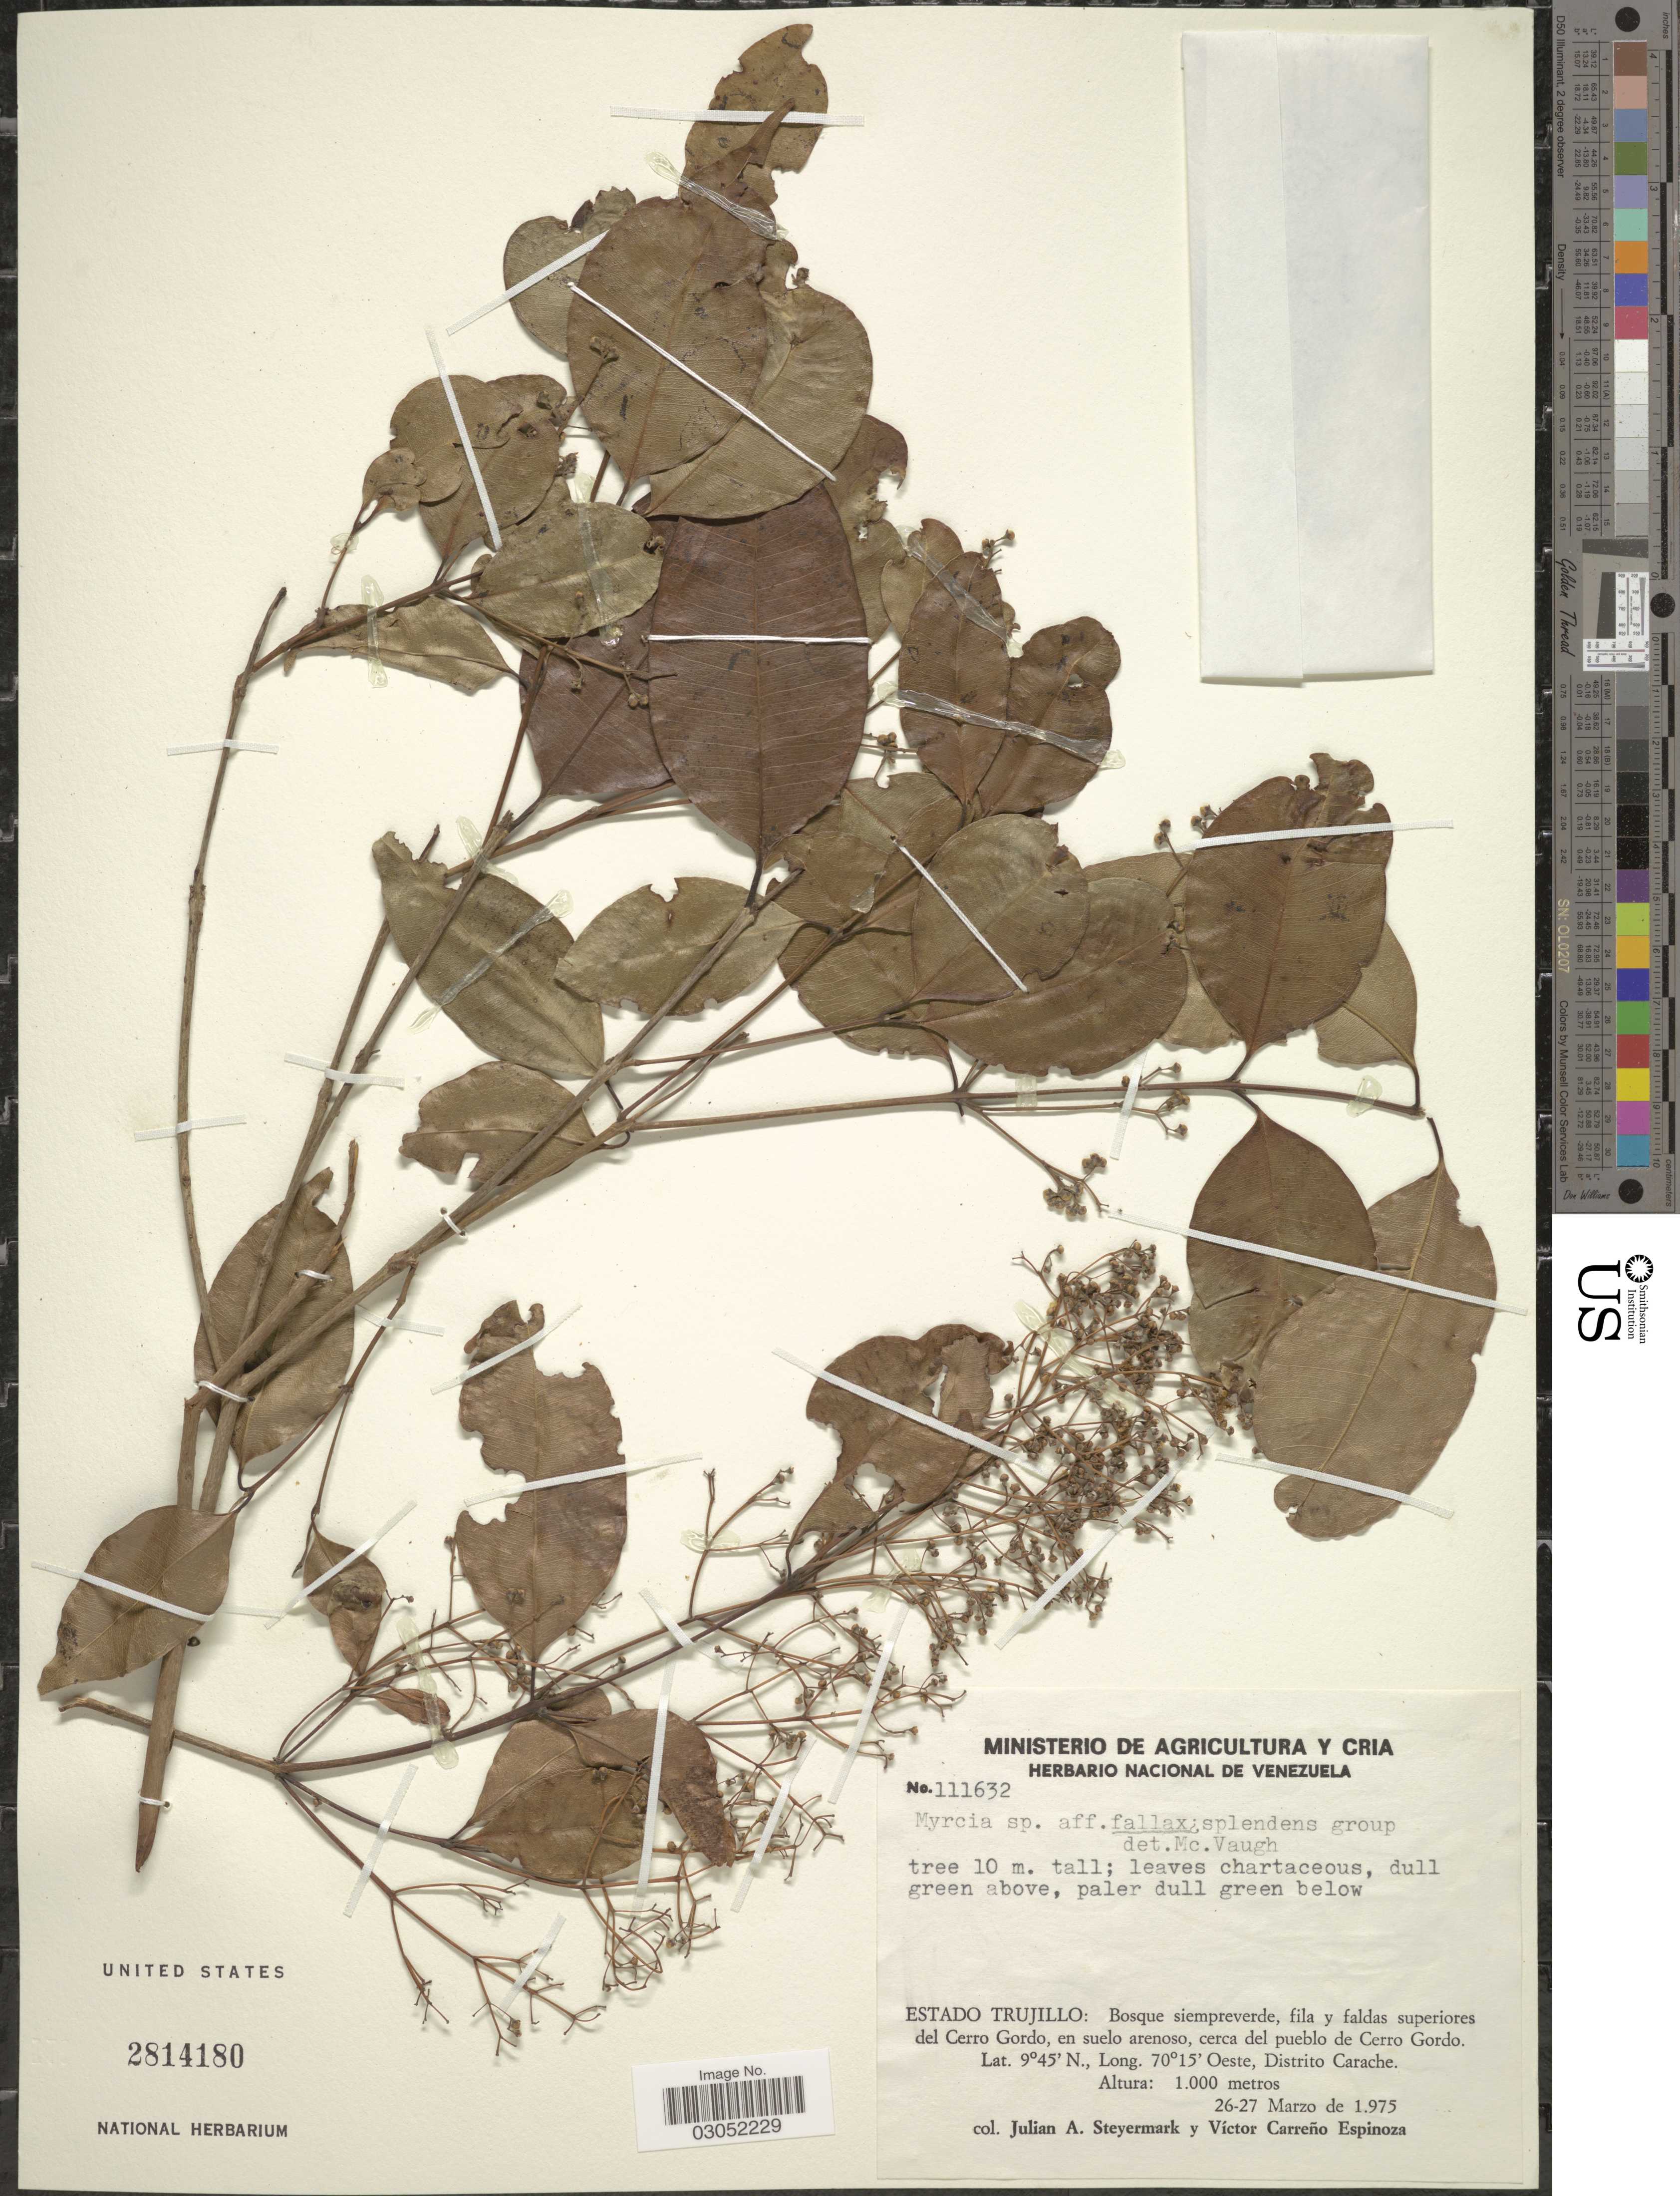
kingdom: Plantae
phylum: Tracheophyta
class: Magnoliopsida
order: Myrtales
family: Myrtaceae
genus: Myrcia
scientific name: Myrcia fallax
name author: (Rich.) DC.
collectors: J. Steyermark & V. Espinoza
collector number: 111632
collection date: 1975-03-26/1975-03-27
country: Venezuela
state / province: Trujillo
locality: Bosque siempreverde, fila y faldas superiores del Cerro Gordo, en suelo arenoso, cerca del pueblo de Cerro Gordo. Distrito Carache.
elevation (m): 1000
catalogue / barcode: US 2814180